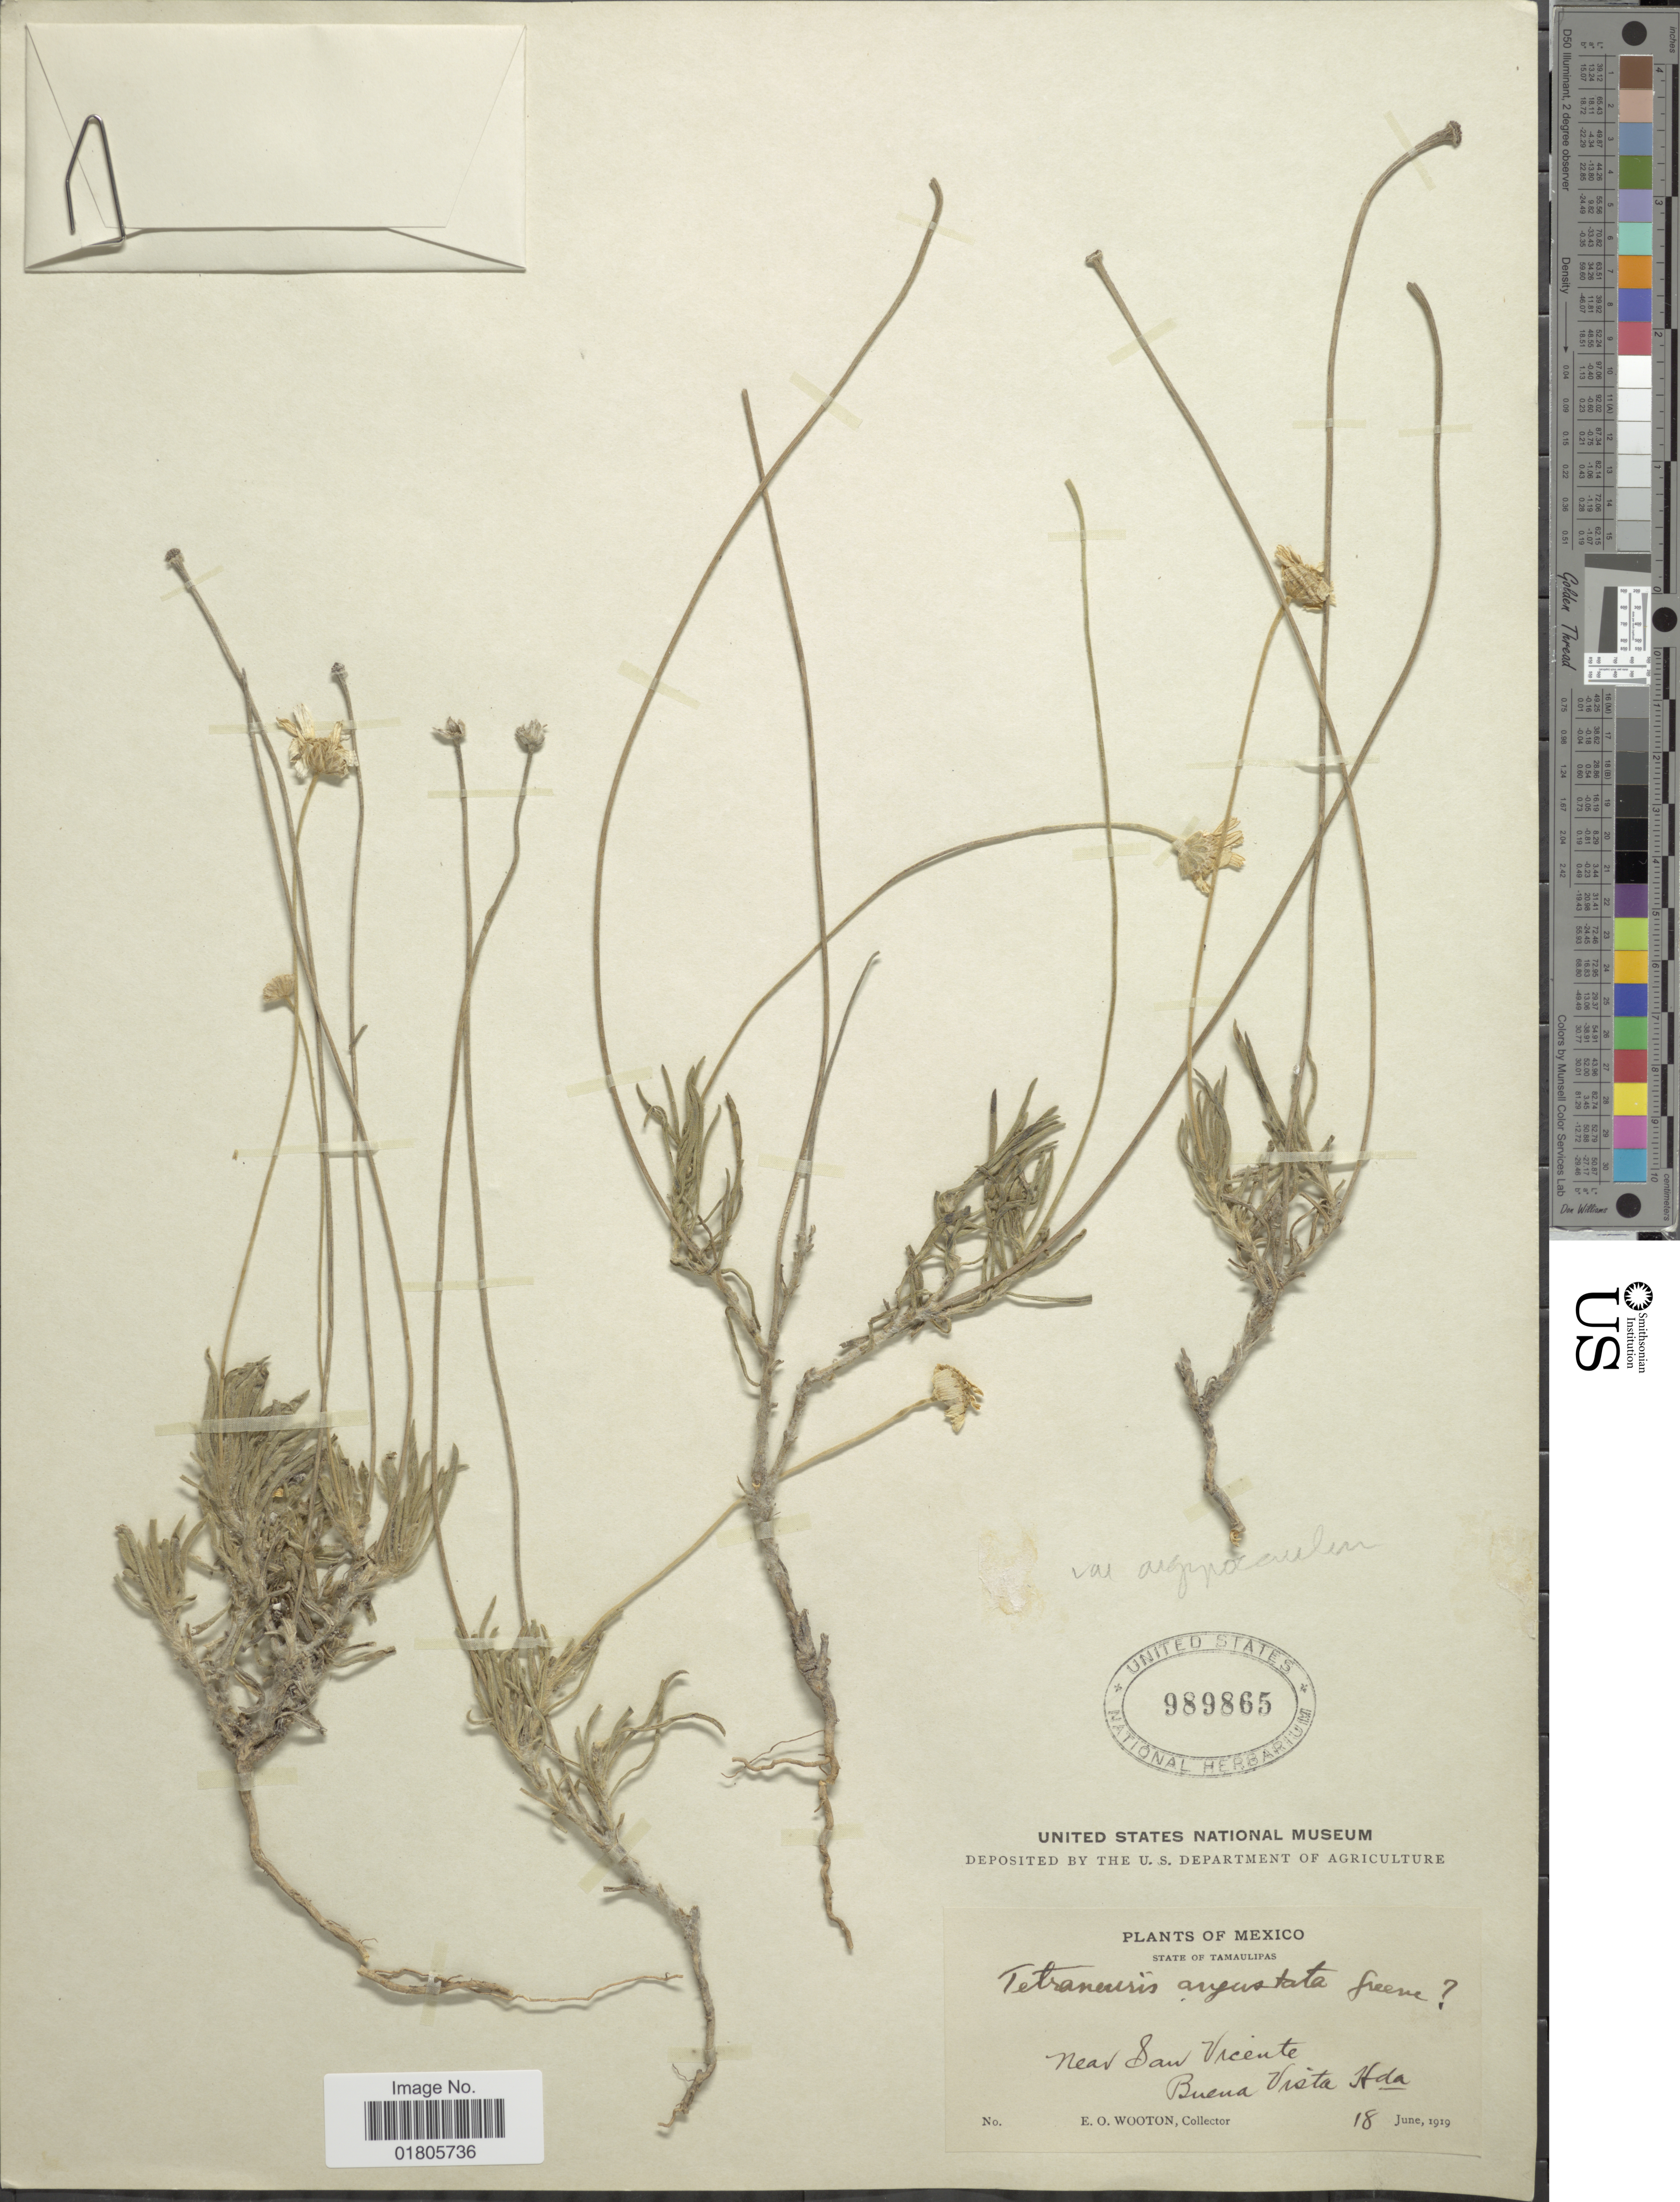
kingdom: Plantae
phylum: Tracheophyta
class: Magnoliopsida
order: Asterales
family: Asteraceae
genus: Tetraneuris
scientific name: Tetraneuris angustata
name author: Greene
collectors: E. O. Wooton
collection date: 1919-06-18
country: Mexico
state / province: Tamaulipas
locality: Near San Vicente. Buena Vista Hda.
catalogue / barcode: US 989865